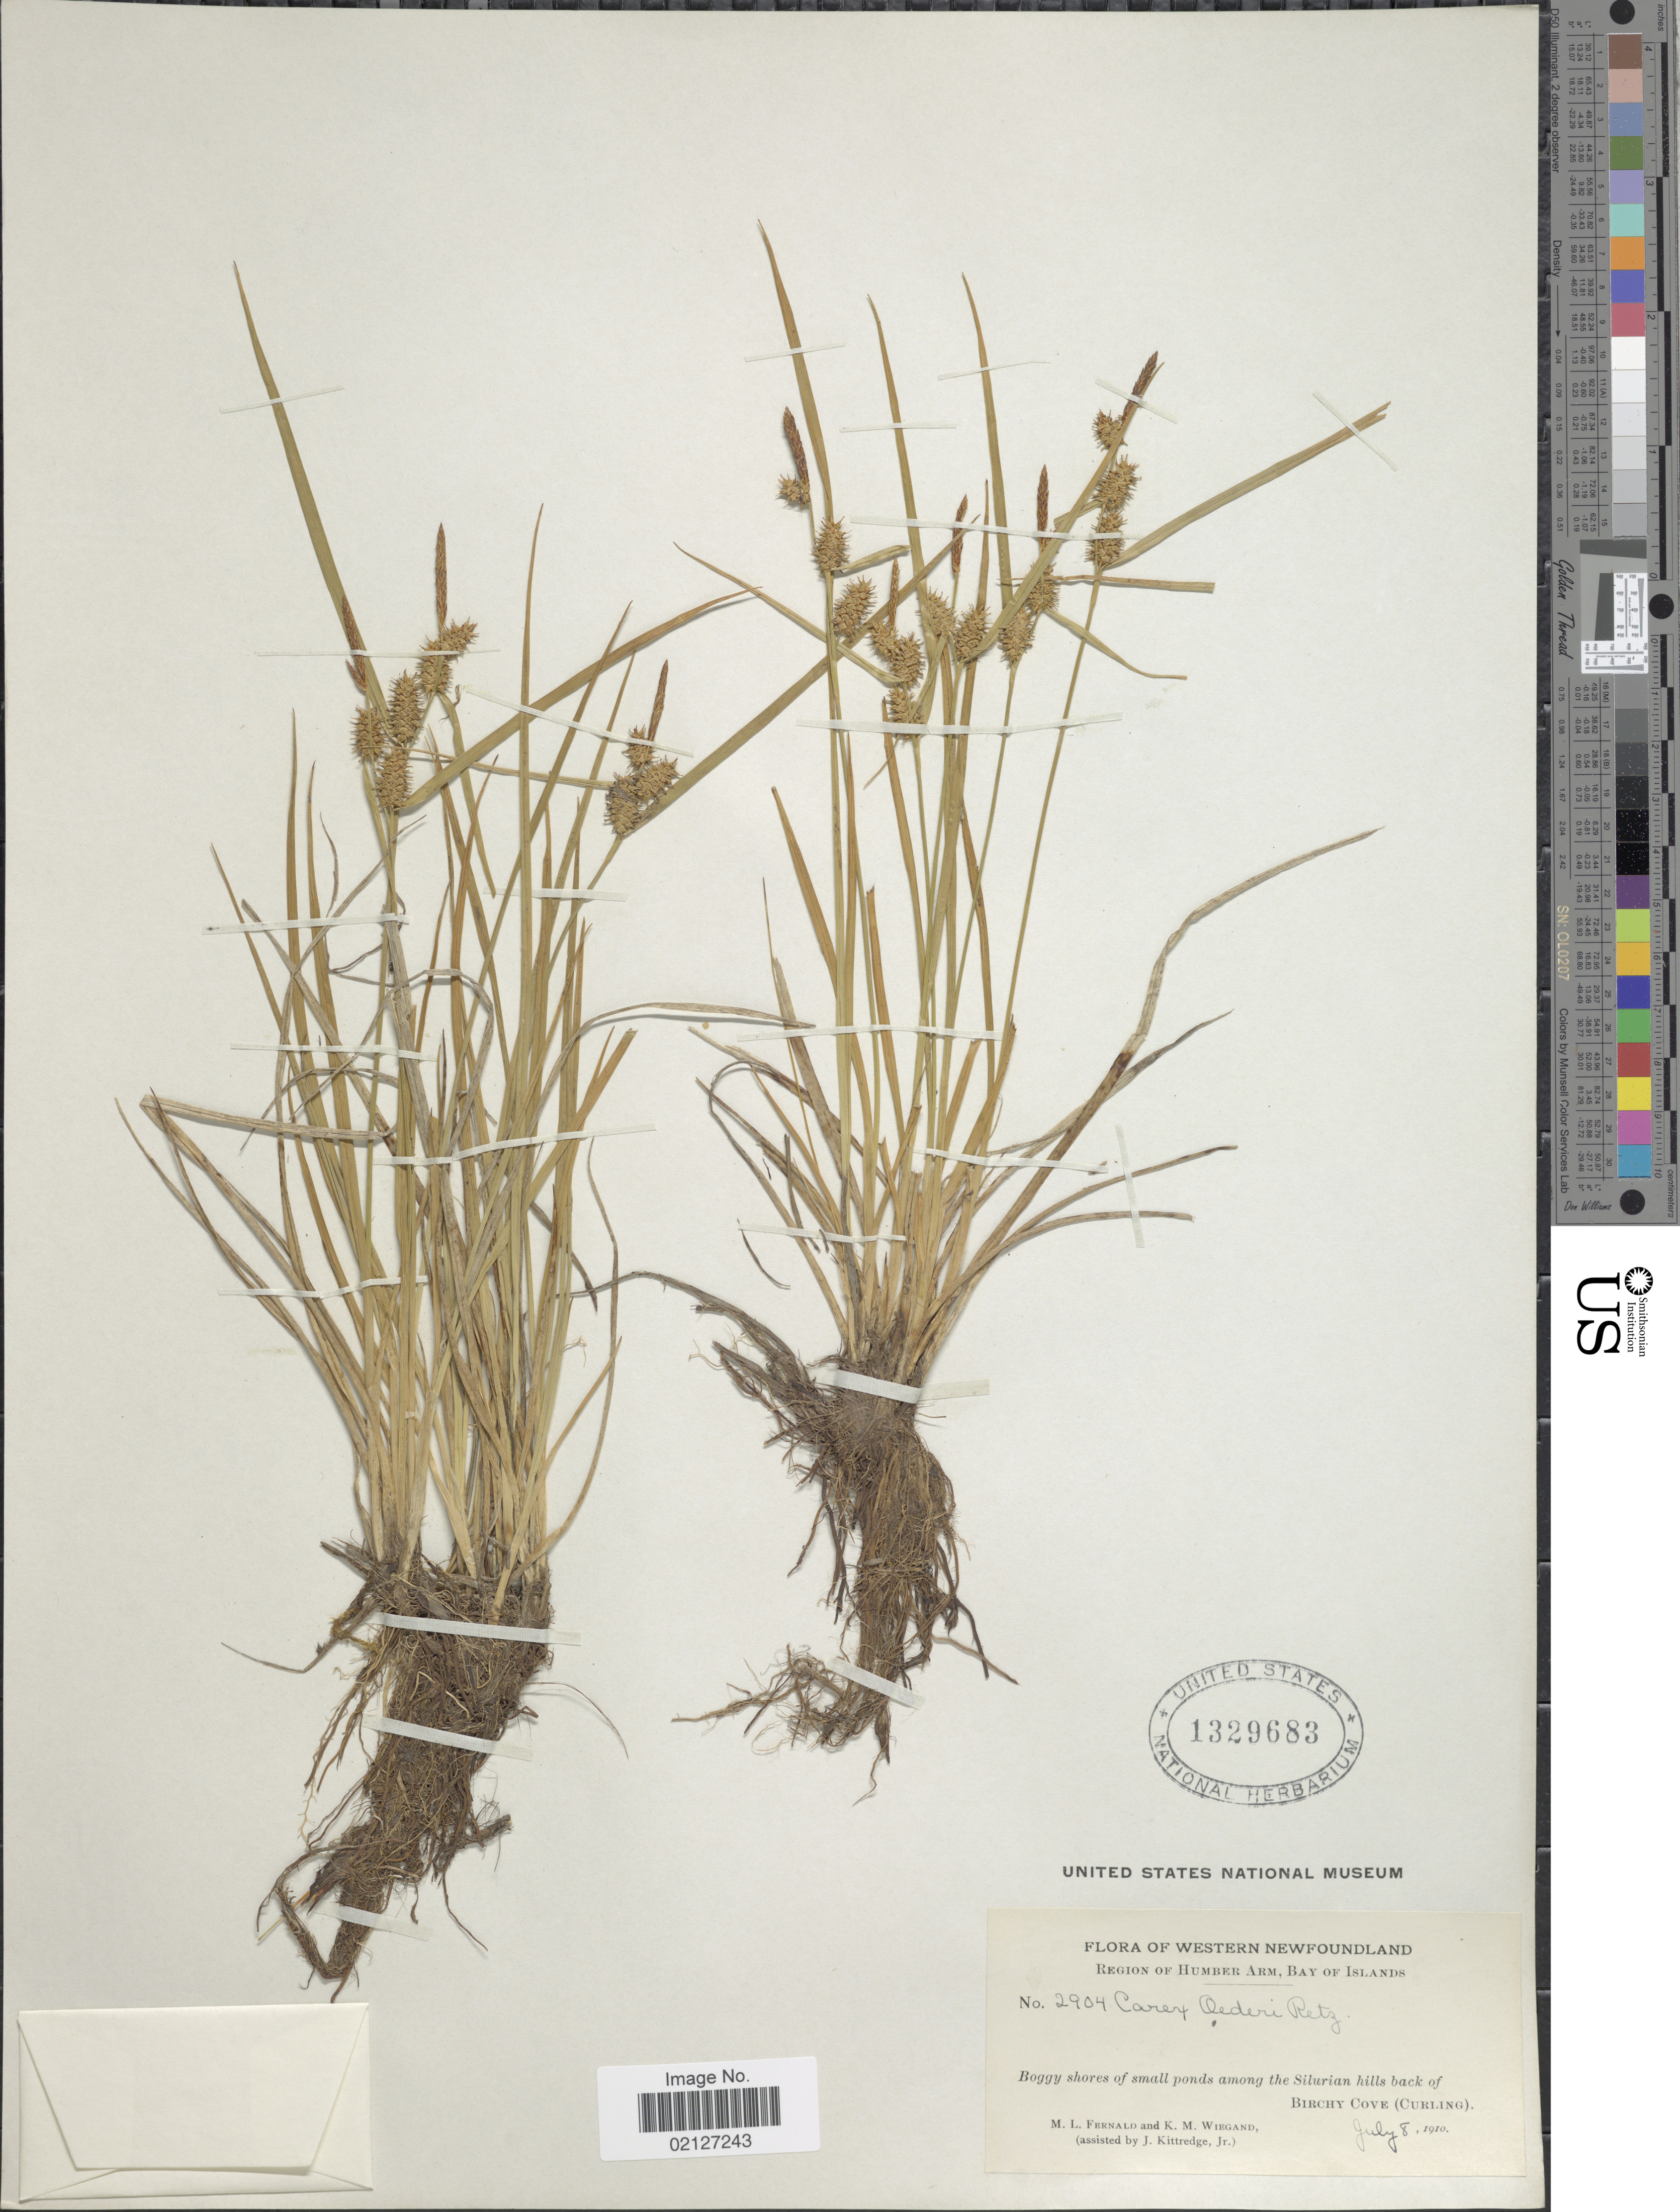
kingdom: Plantae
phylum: Tracheophyta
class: Liliopsida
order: Poales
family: Cyperaceae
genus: Carex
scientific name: Carex oederi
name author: Retz.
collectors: M. L. Fernald, K. M. Wiegand & J. Kittredge Jr.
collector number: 2904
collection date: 1910-07-08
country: Canada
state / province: Newfoundland and Labrador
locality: Western Newfoundland, region of Humber Arm, Bay of Islands, boggy shores of small ponds among the Silurian hills back of Burchy Cove (Curling)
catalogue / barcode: US 1329683